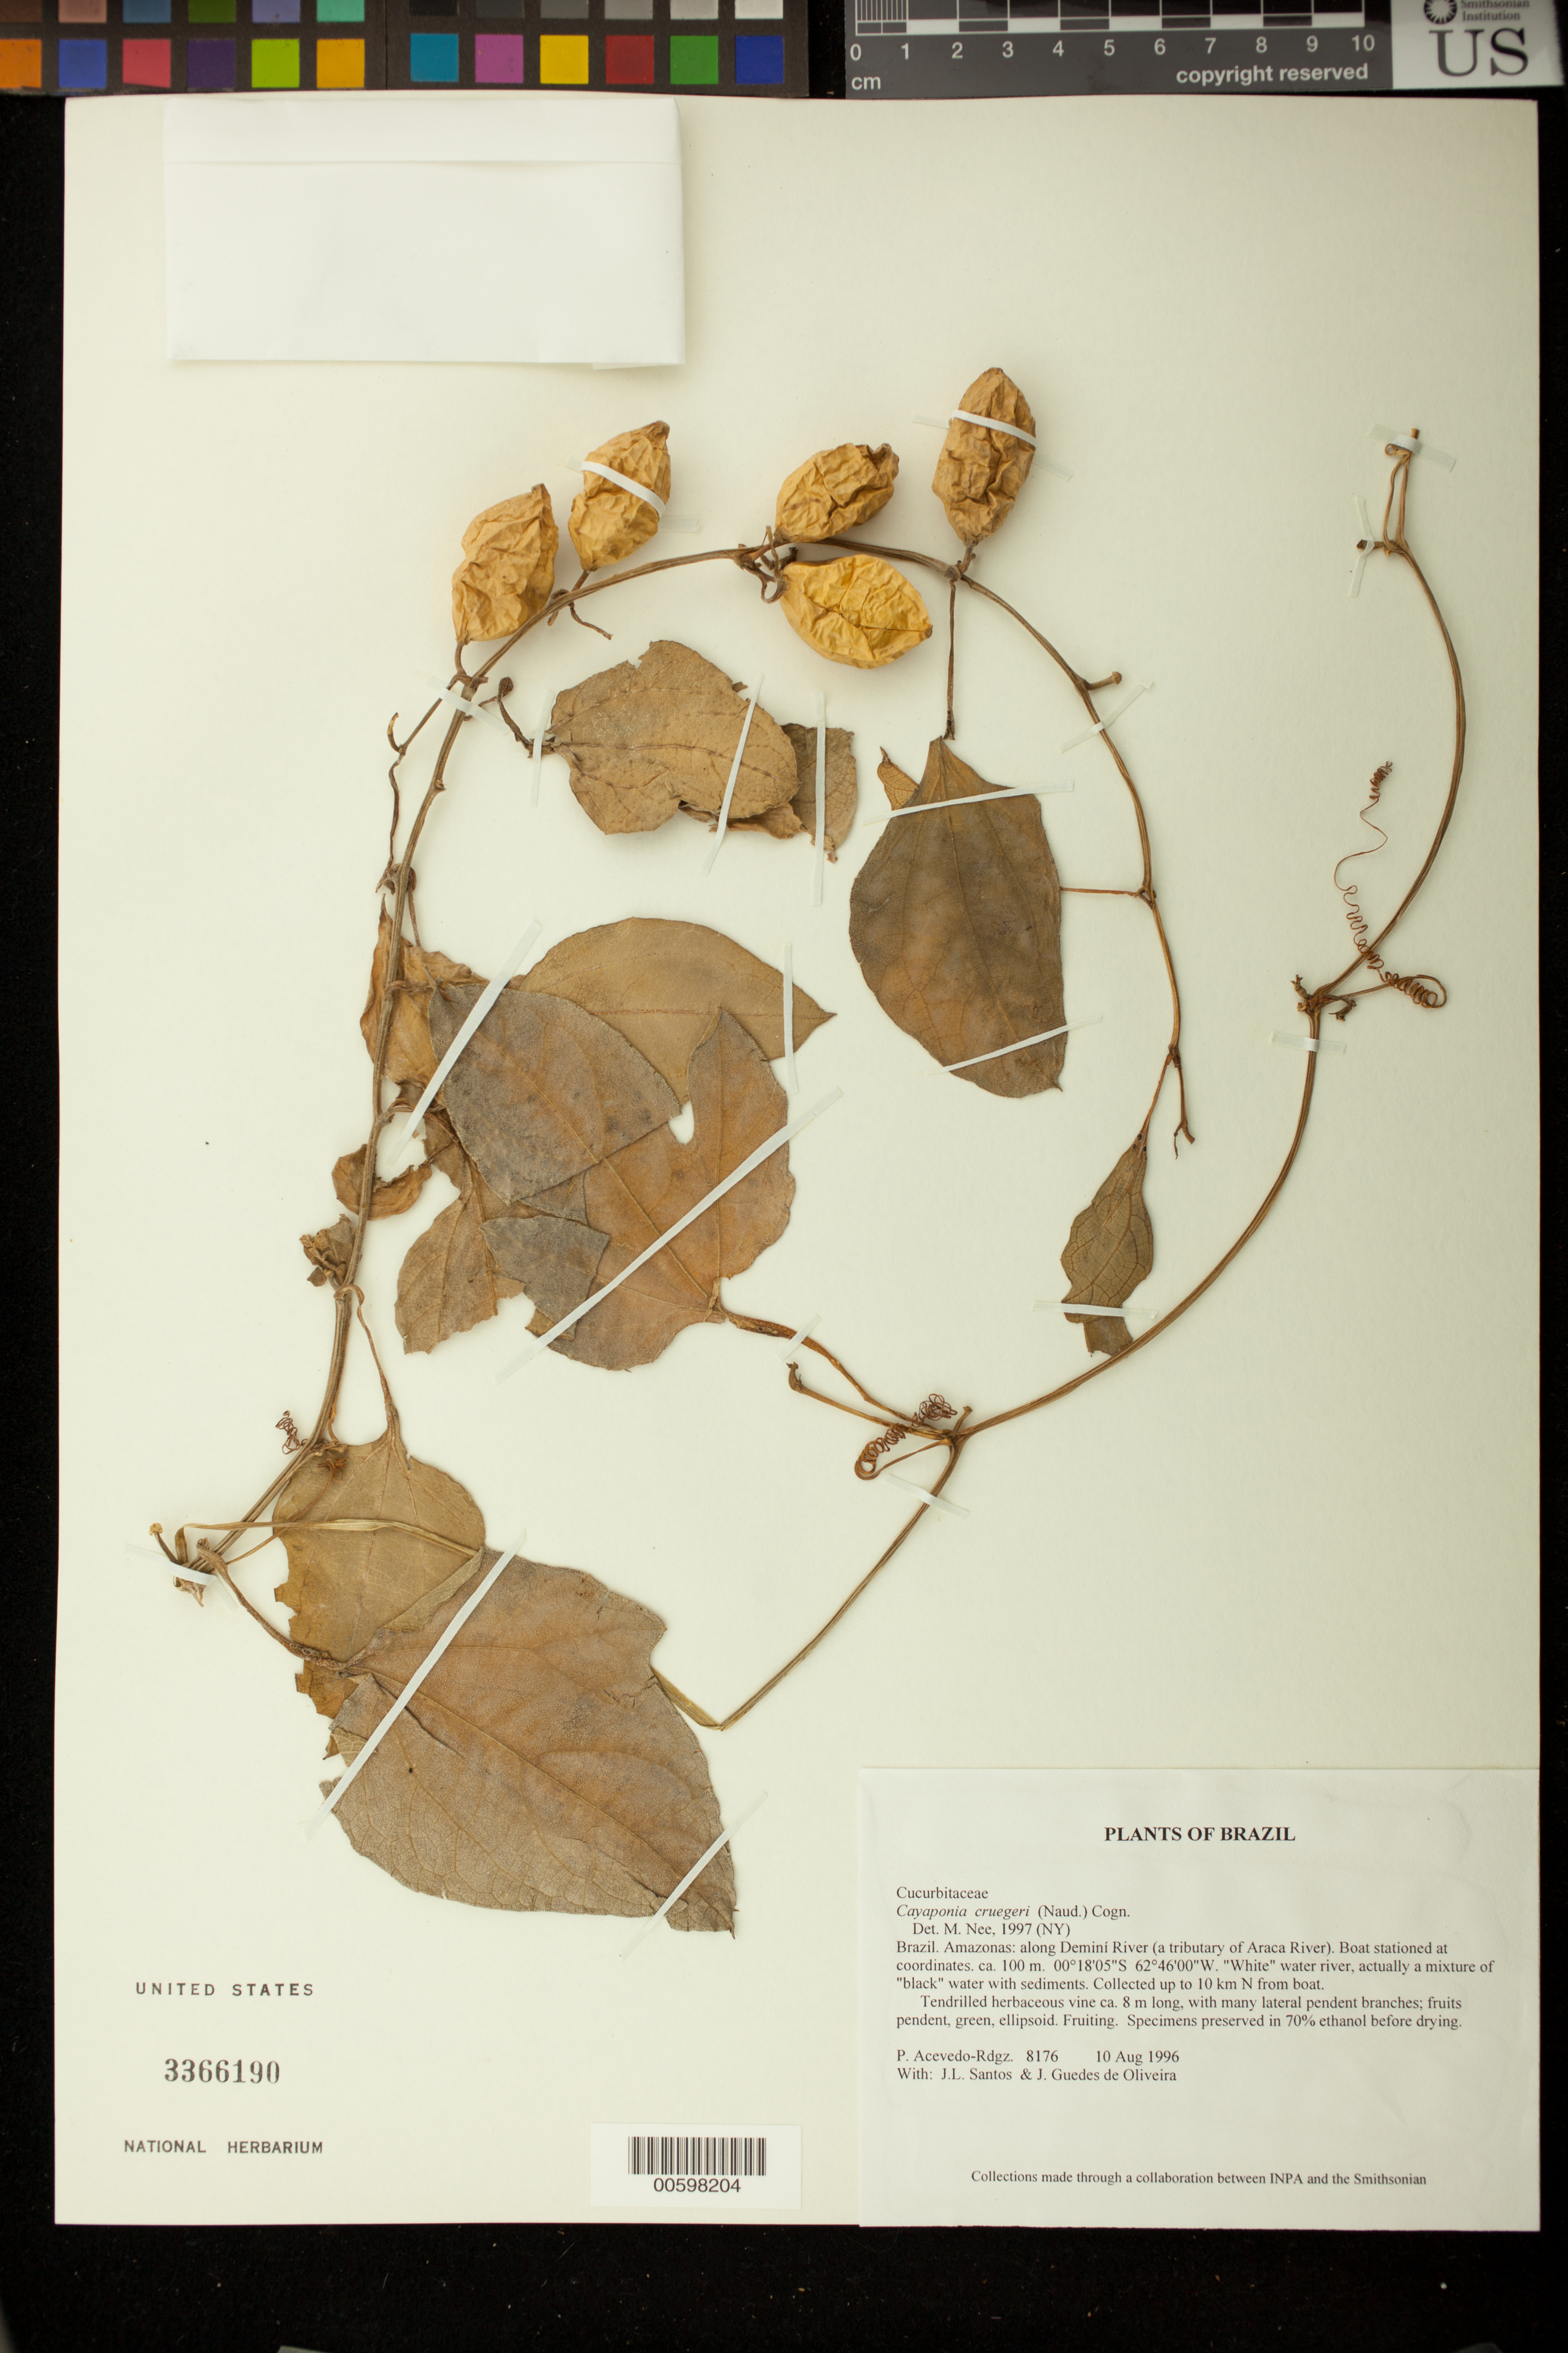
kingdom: Plantae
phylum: Tracheophyta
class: Magnoliopsida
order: Cucurbitales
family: Cucurbitaceae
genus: Cayaponia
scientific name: Cayaponia cruegeri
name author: (Naudin) Cogn.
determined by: Nee, Michael H.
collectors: P. Acevedo-Rodr., J. L. Santos & J. Guedes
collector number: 8176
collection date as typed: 10 Aug 1996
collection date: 1996-08-10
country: Brazil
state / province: Amazonas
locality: Amazonas: along Deminí River (a tributary of Araca River). Boat stationed at coordinates.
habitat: "White" water river, actually a mixture of "black" water with sediments. Collected up to 10 km N from boat.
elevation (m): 100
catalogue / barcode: US 3366190